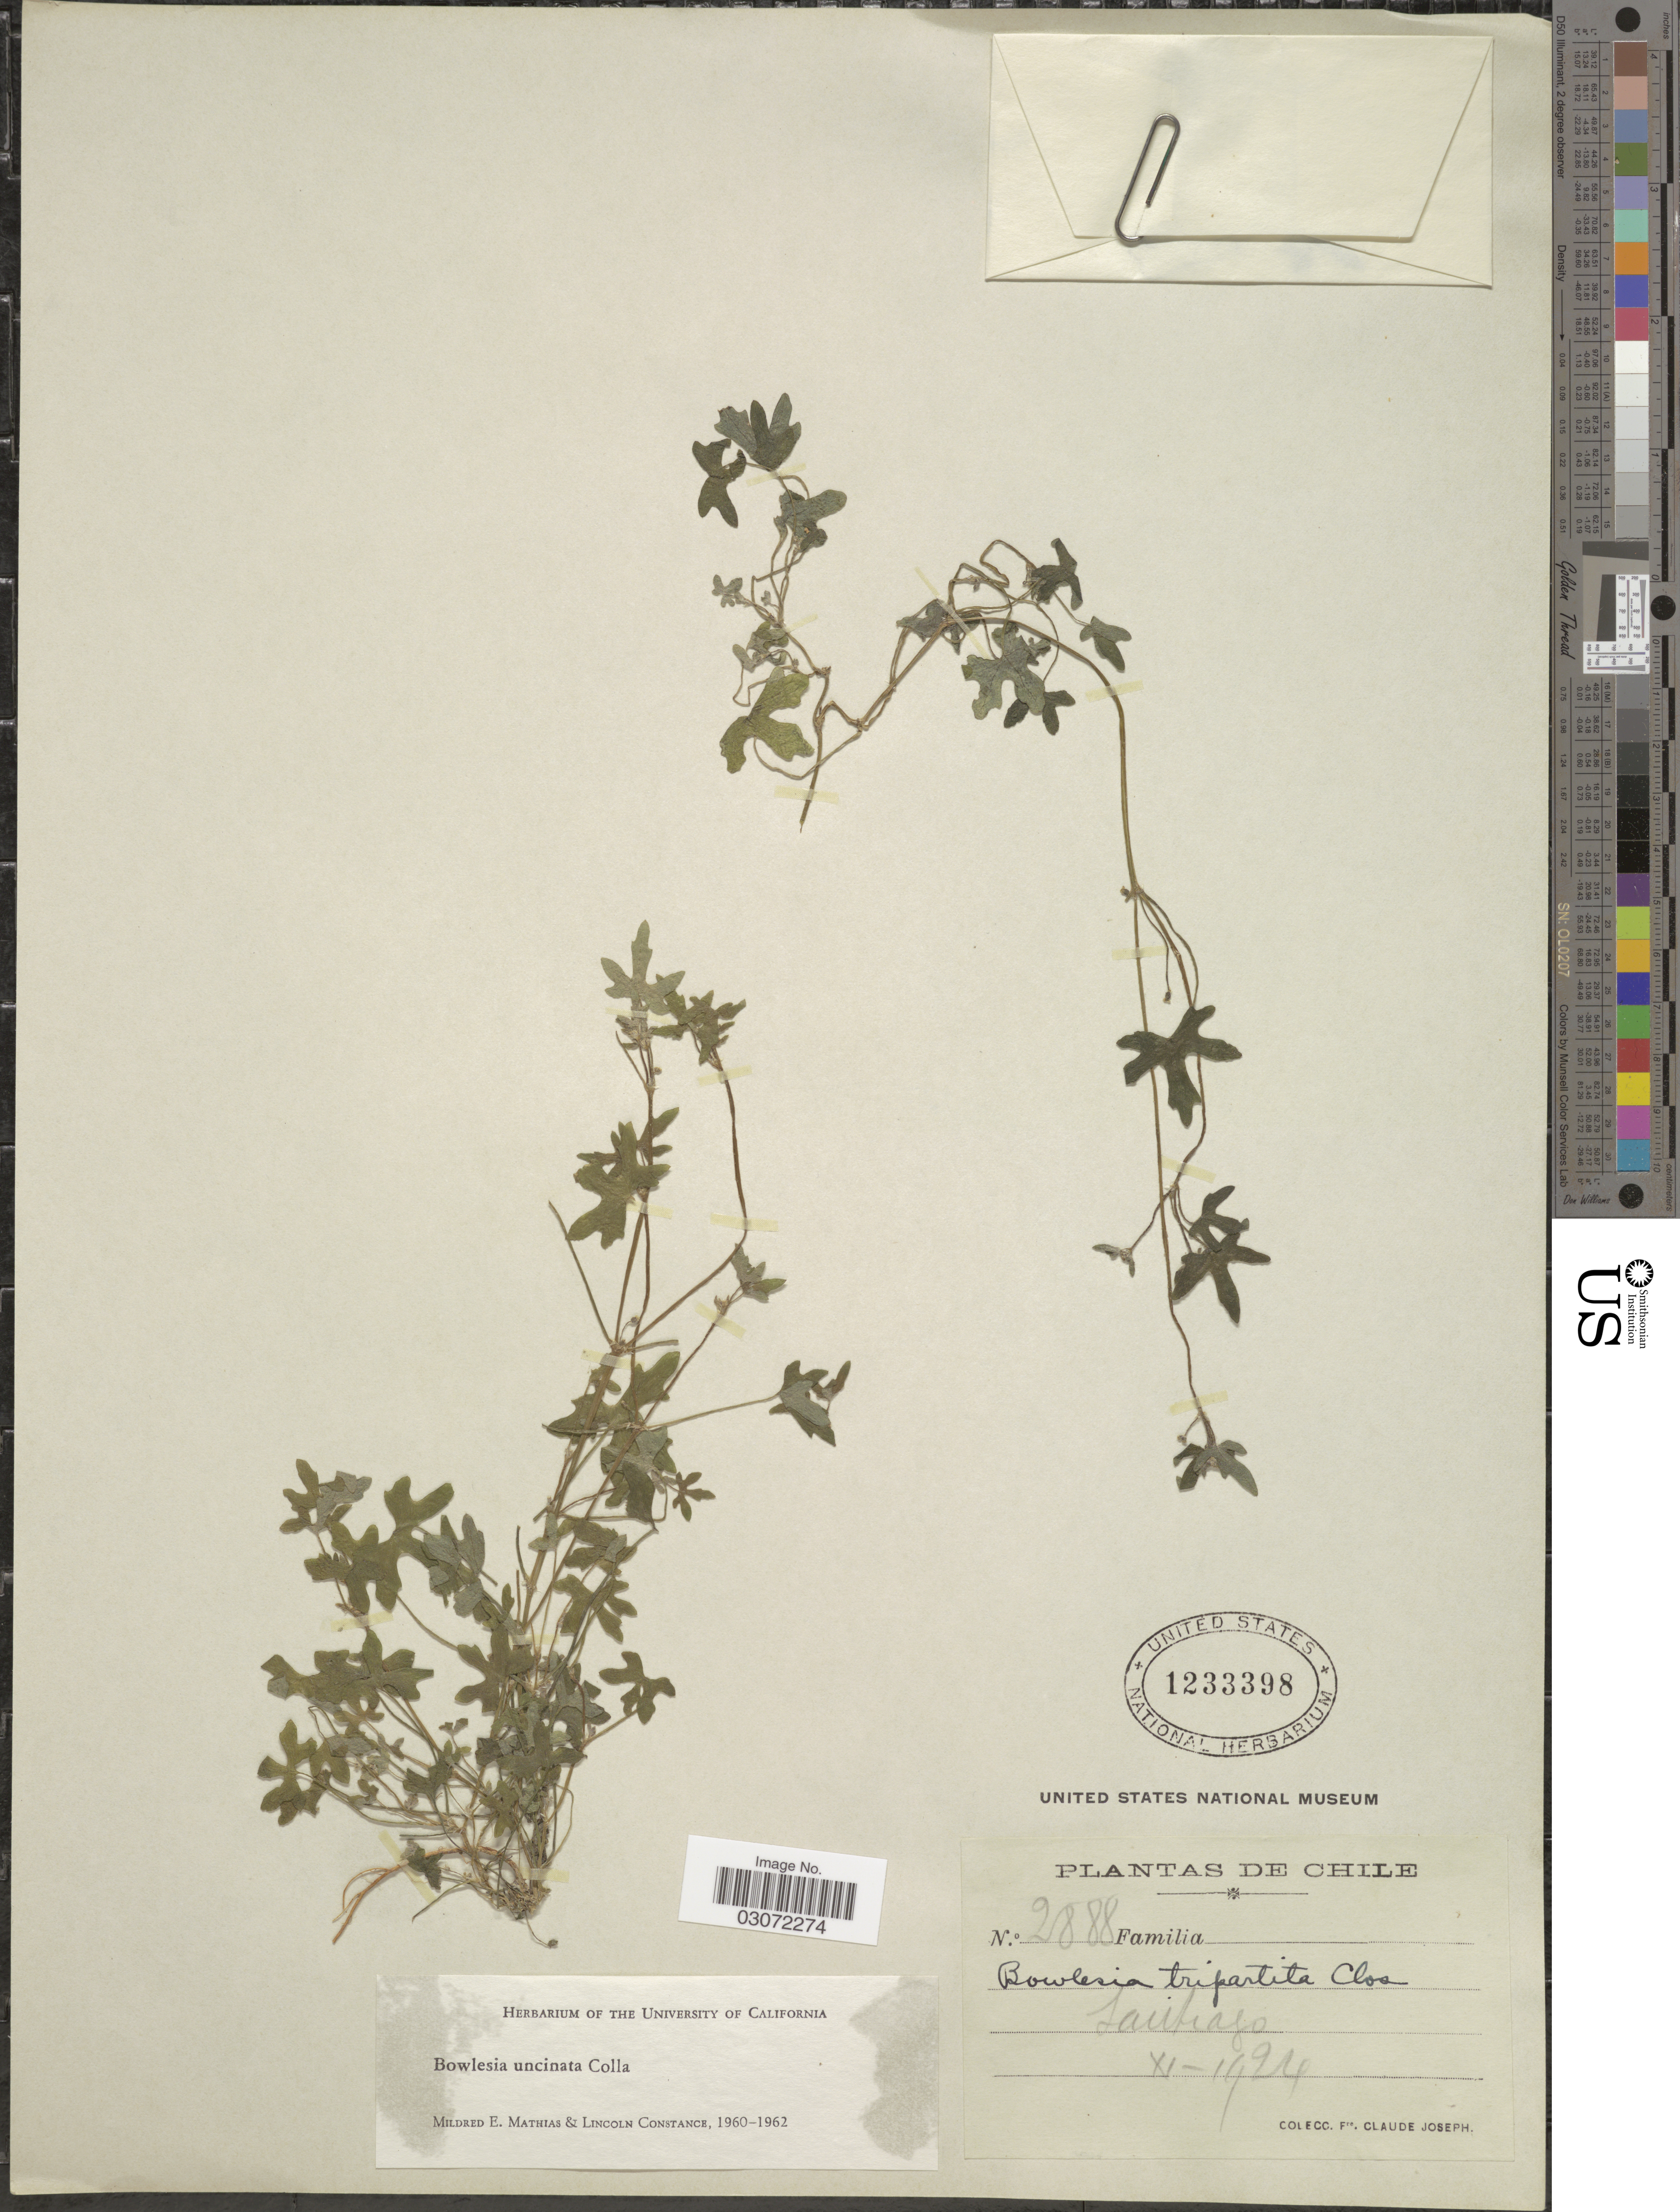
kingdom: Plantae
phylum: Tracheophyta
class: Magnoliopsida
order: Apiales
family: Apiaceae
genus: Bowlesia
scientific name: Bowlesia uncinata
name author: Colla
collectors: Bro. Claude-Joseph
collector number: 2888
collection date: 1924-11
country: Chile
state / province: Región Metropolitana (RM)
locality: Santiago.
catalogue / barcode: US 1233398